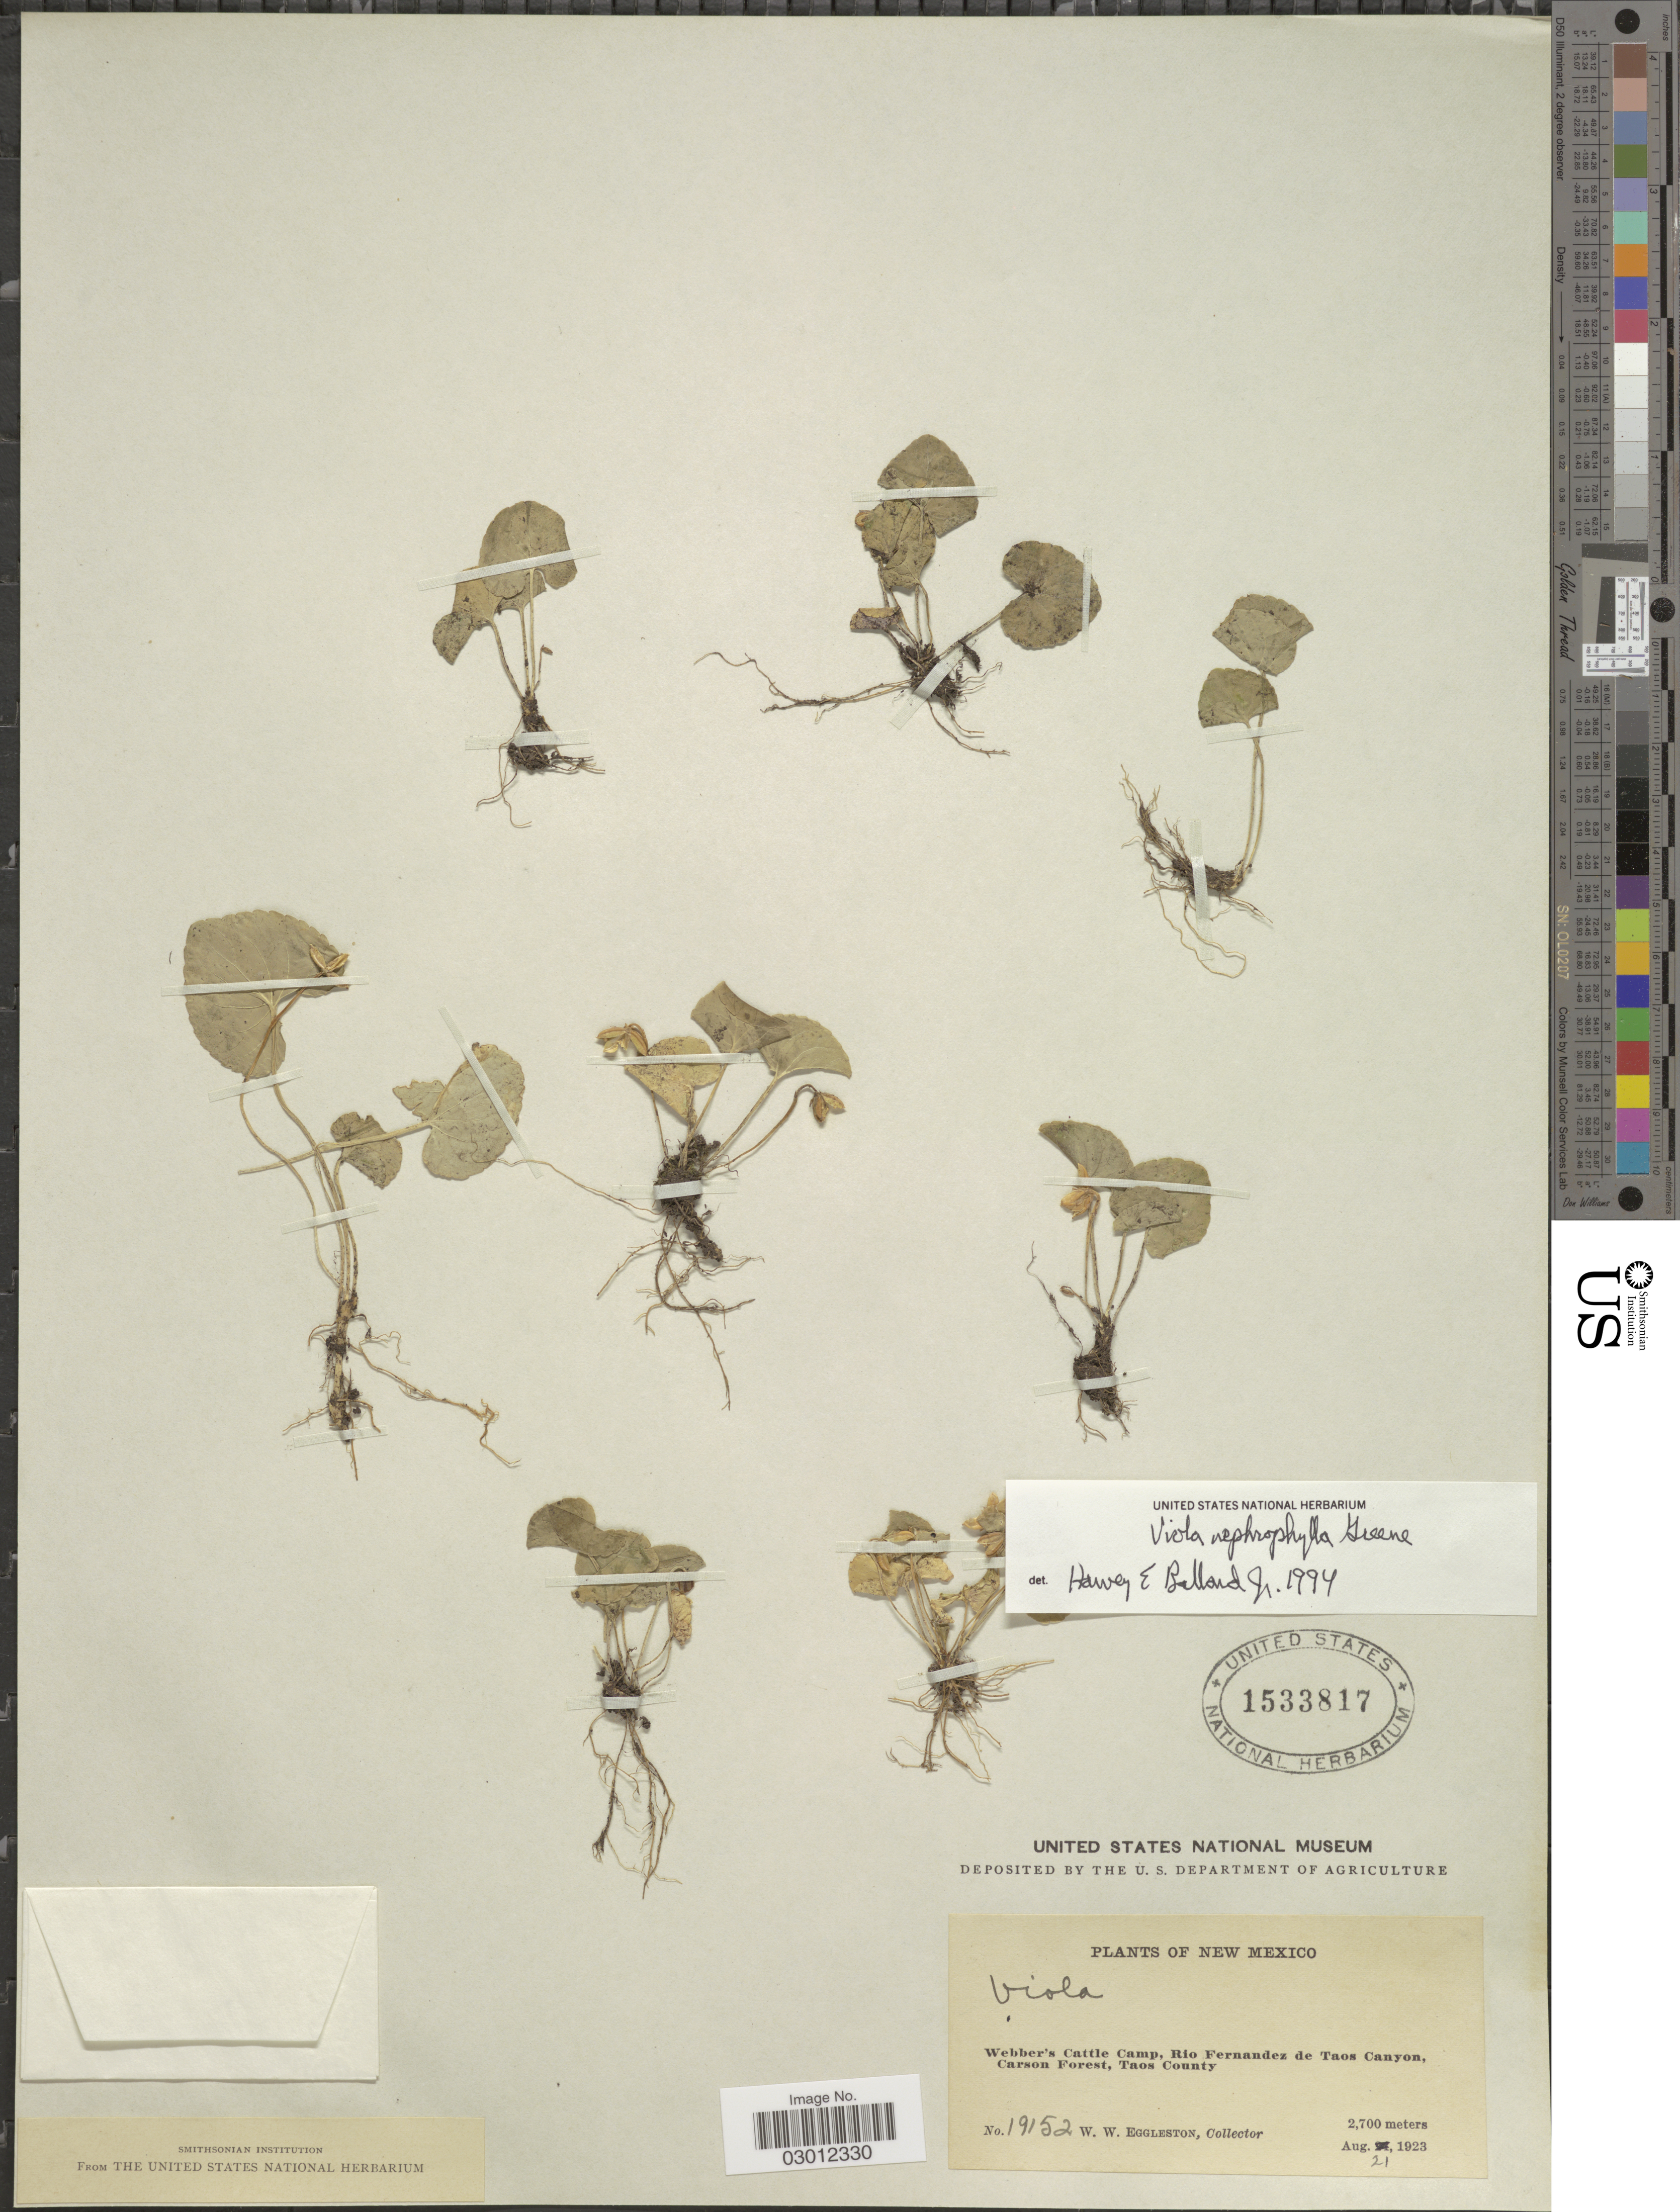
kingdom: Plantae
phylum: Tracheophyta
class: Magnoliopsida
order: Malpighiales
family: Violaceae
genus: Viola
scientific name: Viola nephrophylla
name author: Greene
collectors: W. W. Eggleston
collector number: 19152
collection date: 1923-08-21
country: United States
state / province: New Mexico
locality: Webber's Cattle Camp, Rio Fernandez de Taos Canyon, Carson Forest, Taos County.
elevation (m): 2700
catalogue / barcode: US 1533817